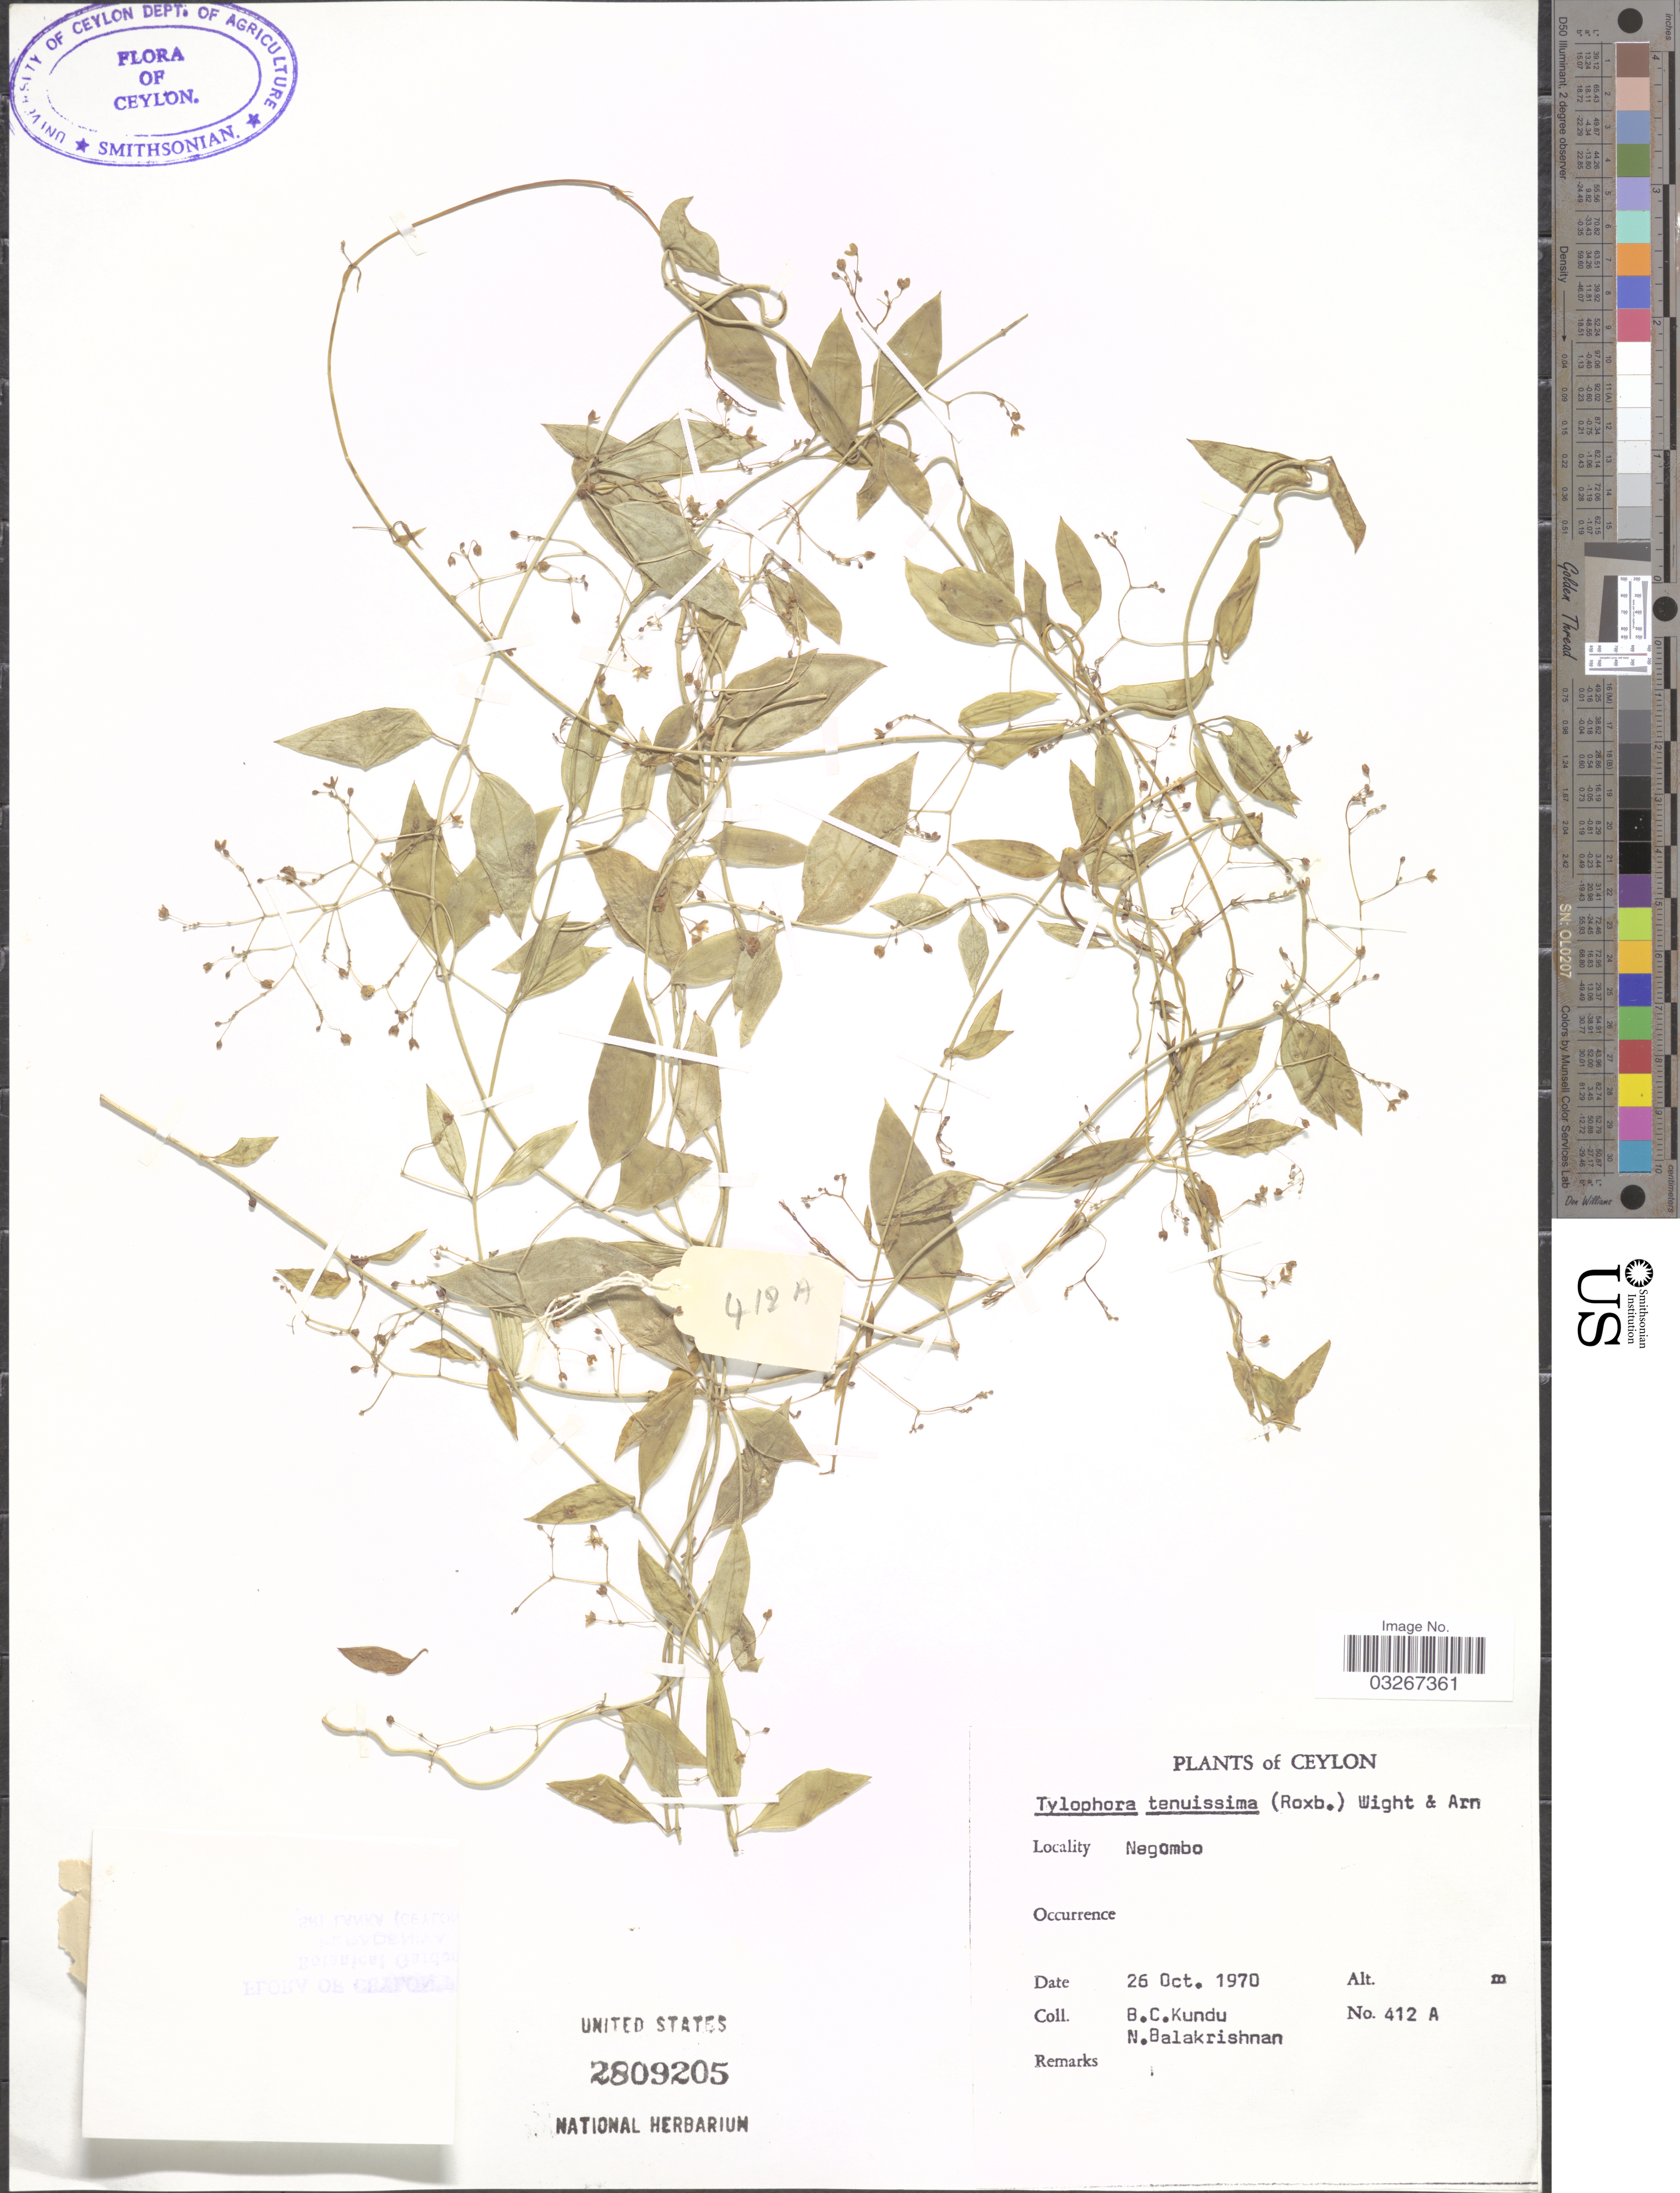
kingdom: Plantae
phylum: Tracheophyta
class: Magnoliopsida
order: Gentianales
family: Apocynaceae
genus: Tylophora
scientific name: Tylophora tenuissima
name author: (Roxb.) Wight & Arn.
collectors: B. C. Kundu & N. Balakrishnan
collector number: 412 A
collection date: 1970-10-26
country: Sri Lanka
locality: Ceylon. Negombo.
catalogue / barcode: US 2809205